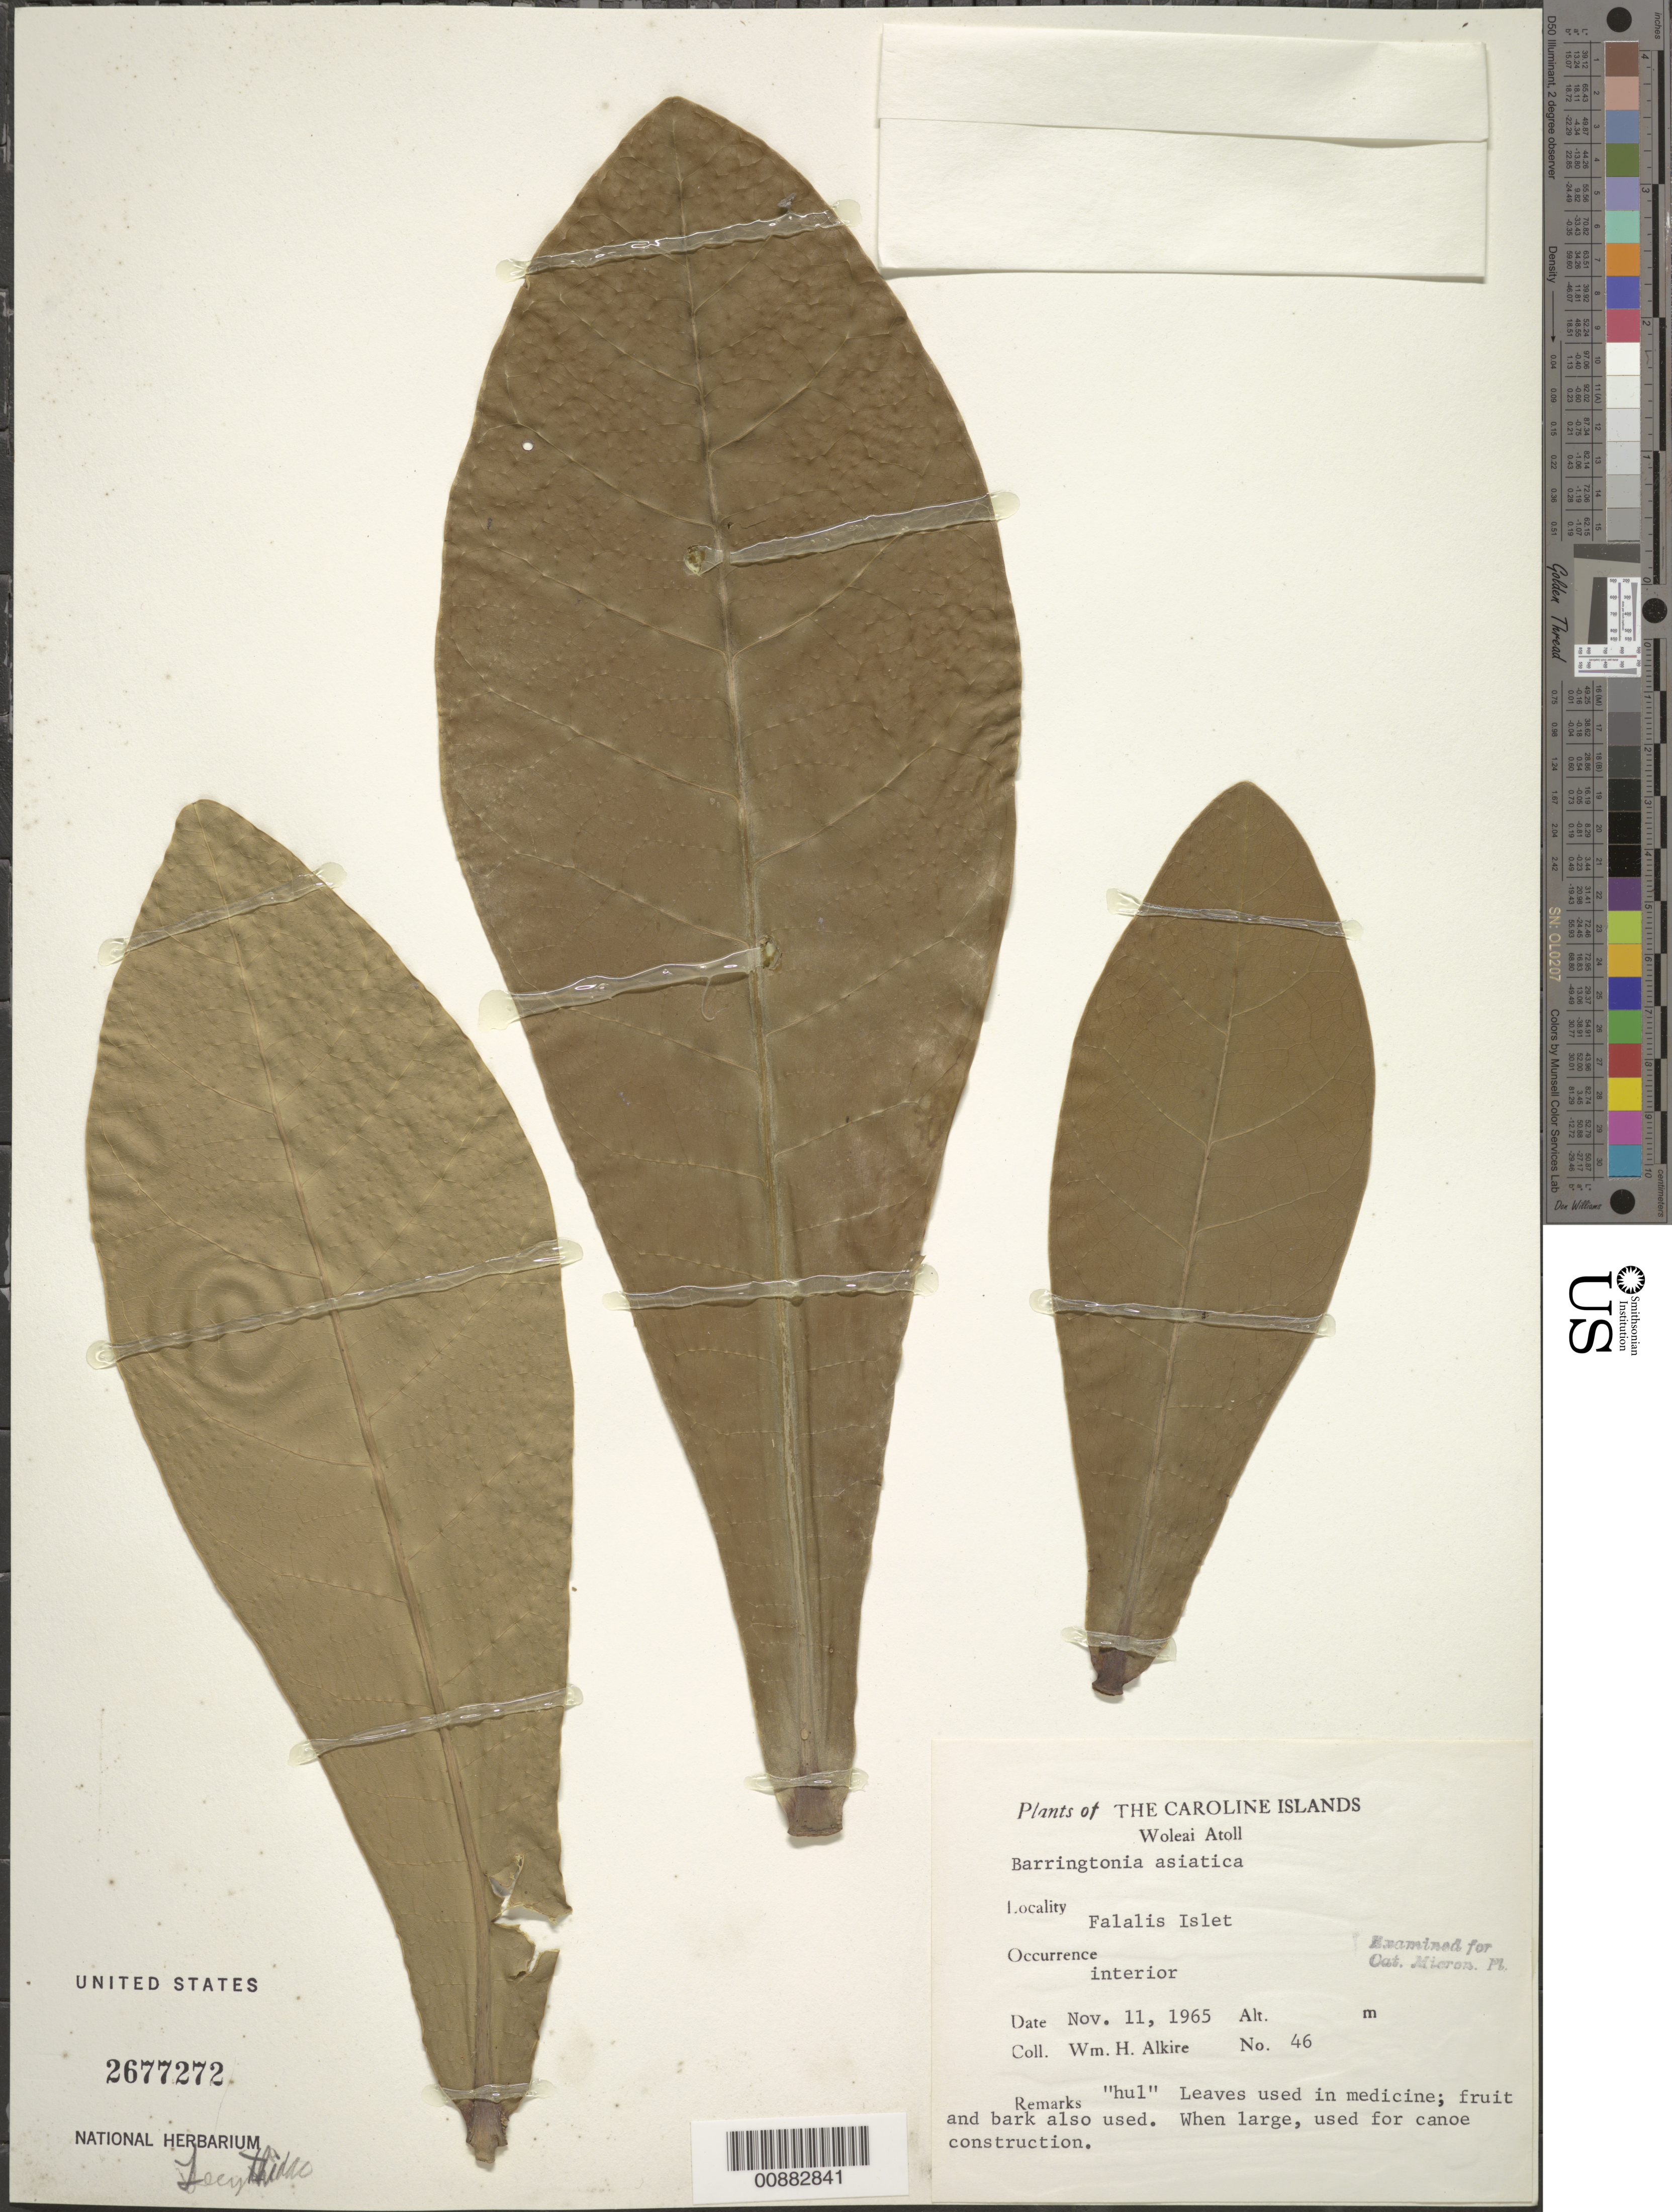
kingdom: Plantae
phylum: Tracheophyta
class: Magnoliopsida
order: Ericales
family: Lecythidaceae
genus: Barringtonia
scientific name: Barringtonia asiatica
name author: (L.) Kurz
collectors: W. Alkire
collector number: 46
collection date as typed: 11 Nov 1965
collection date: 1965-11-11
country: Micronesia, Federated States of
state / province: Yap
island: Woleai Atoll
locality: Falalis Islet, interior.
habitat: Islet interior.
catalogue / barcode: US 2677272